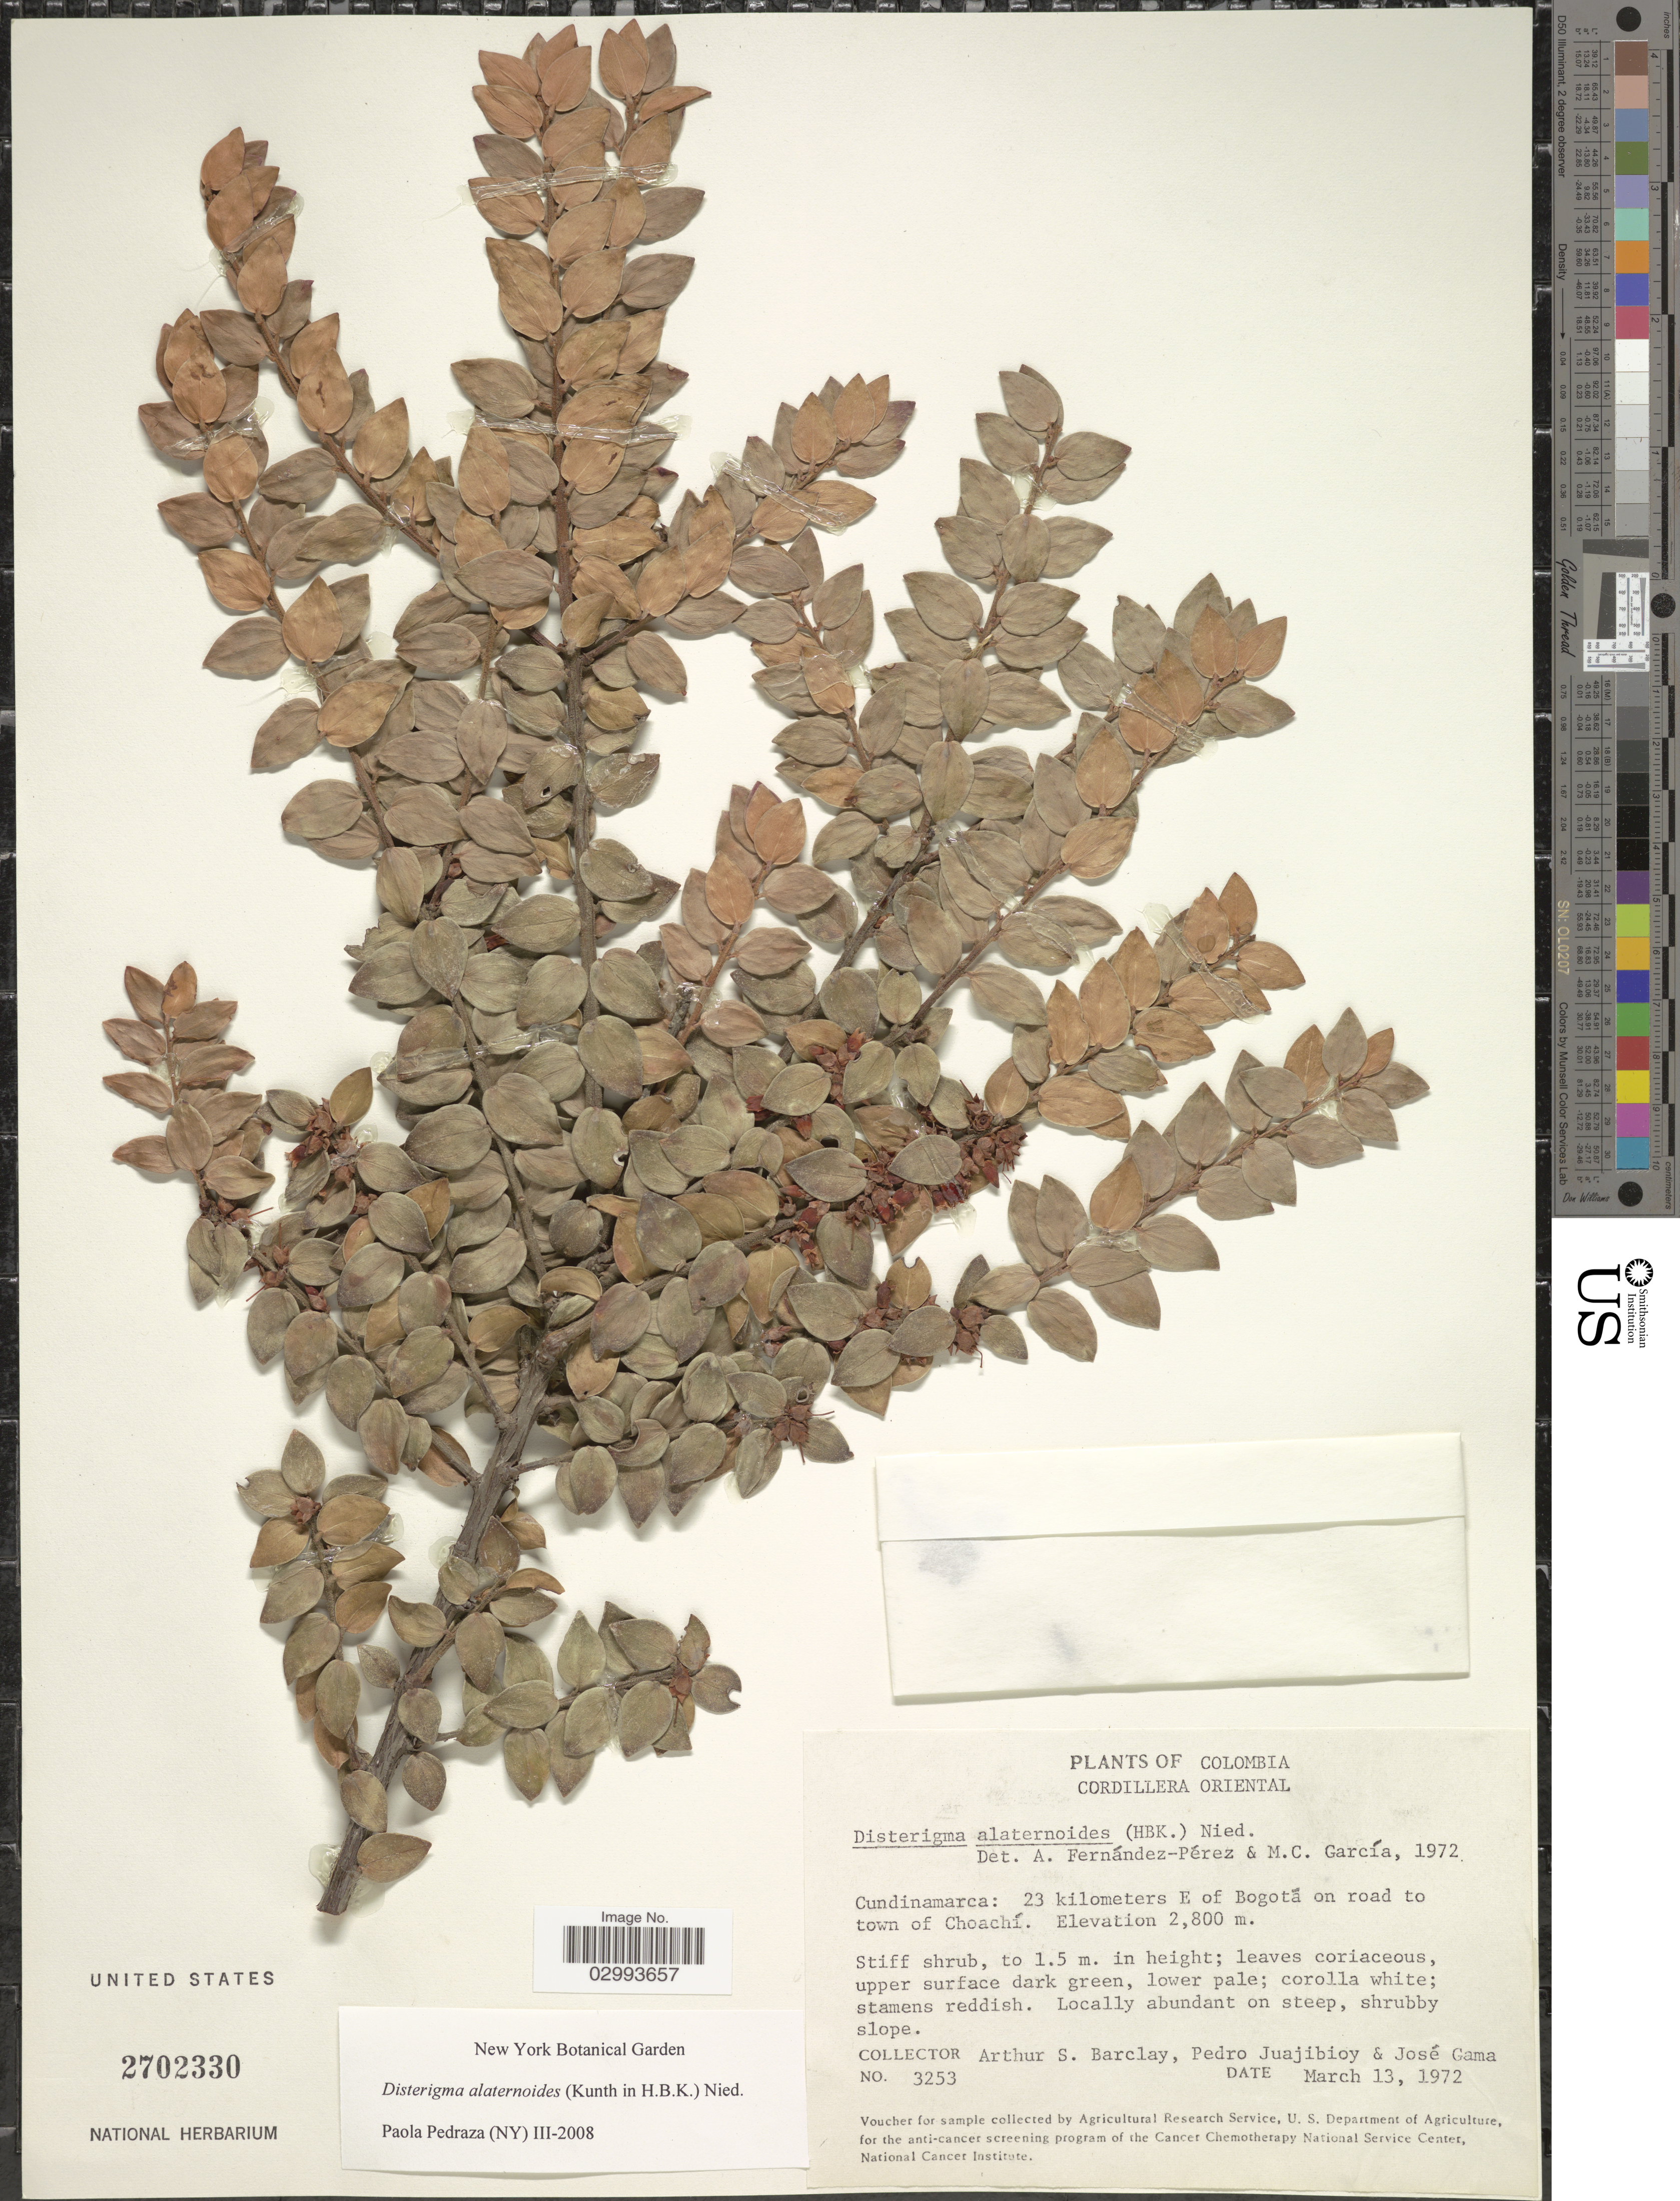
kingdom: Plantae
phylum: Tracheophyta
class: Magnoliopsida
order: Ericales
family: Ericaceae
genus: Disterigma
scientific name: Disterigma alaternoides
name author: (Kunth) Nied.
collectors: A. S. Barclay, P. Juajibioy & J. Gama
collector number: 3253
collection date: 1972-03-13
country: Colombia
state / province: Cundinamarca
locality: Cordillera Oriental, 23 kilometers E of Bogotá on road to town of Choachí.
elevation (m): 2800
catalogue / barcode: US 2702330